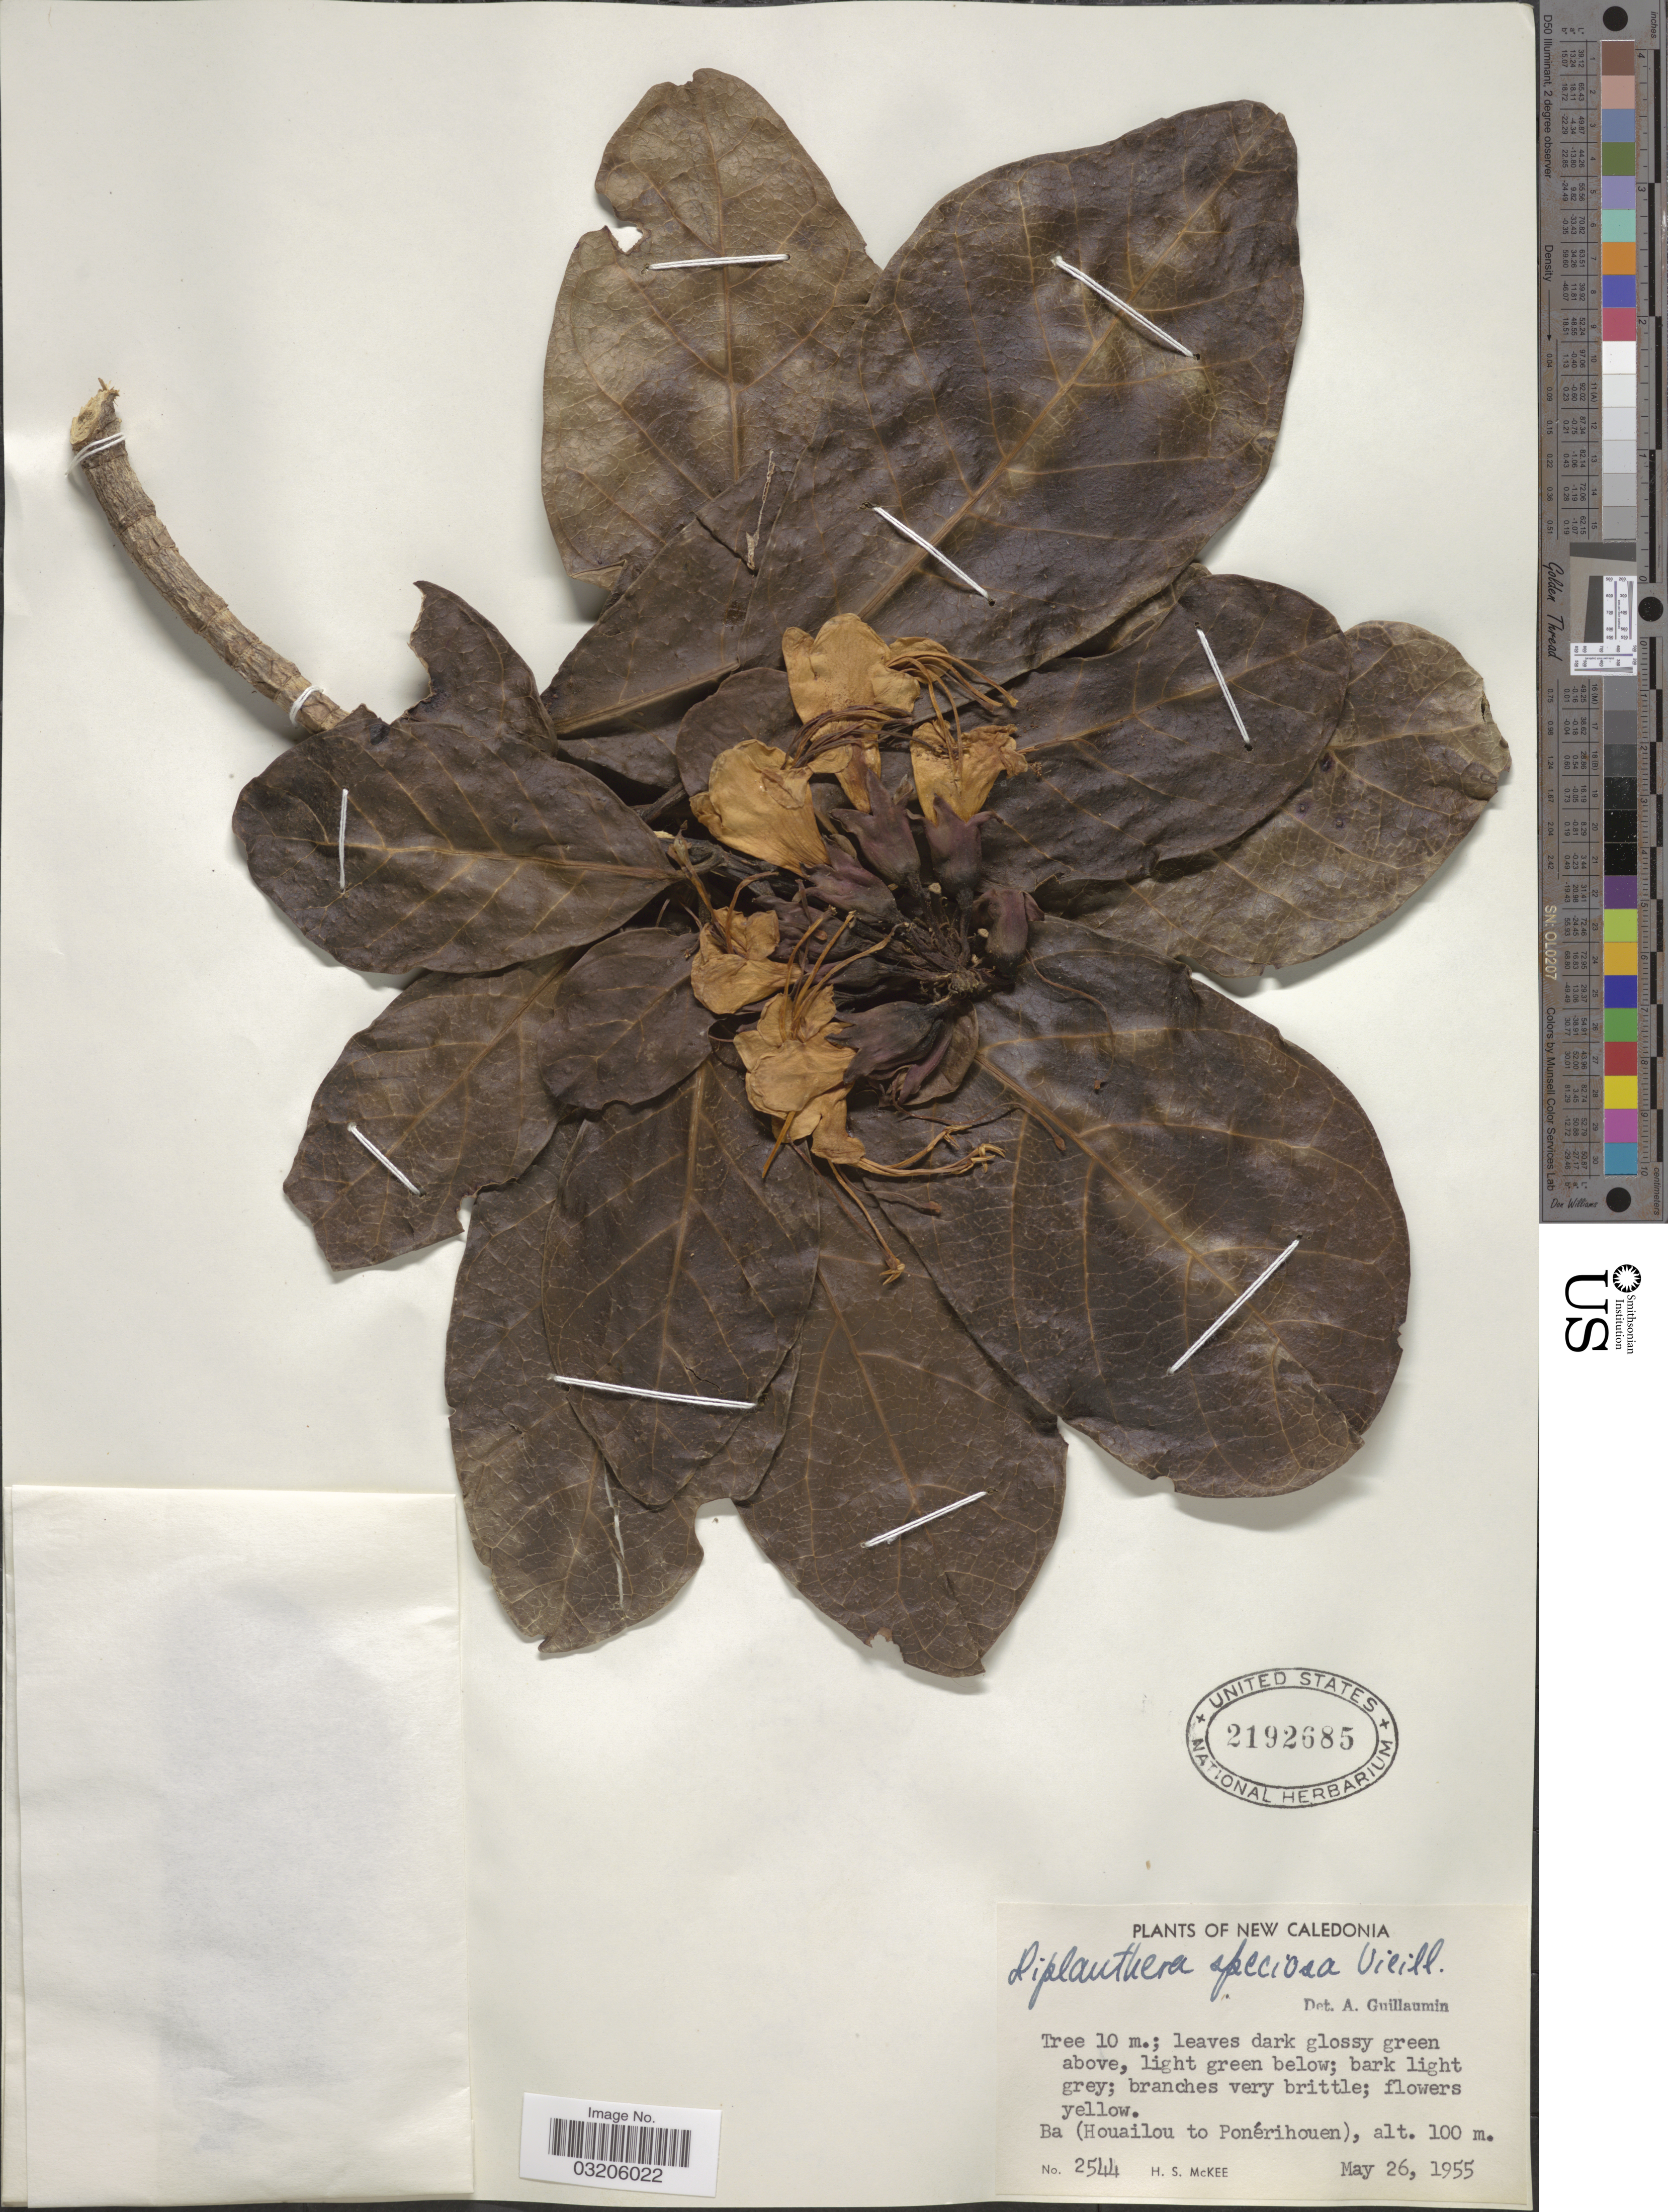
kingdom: Plantae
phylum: Tracheophyta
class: Magnoliopsida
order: Lamiales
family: Bignoniaceae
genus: Deplanchea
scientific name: Deplanchea speciosa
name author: Vieill.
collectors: H. S. McKee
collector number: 2544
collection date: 1955-05-26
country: New Caledonia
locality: Ba (Houailou to Ponérihouen).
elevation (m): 100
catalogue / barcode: US 2192685